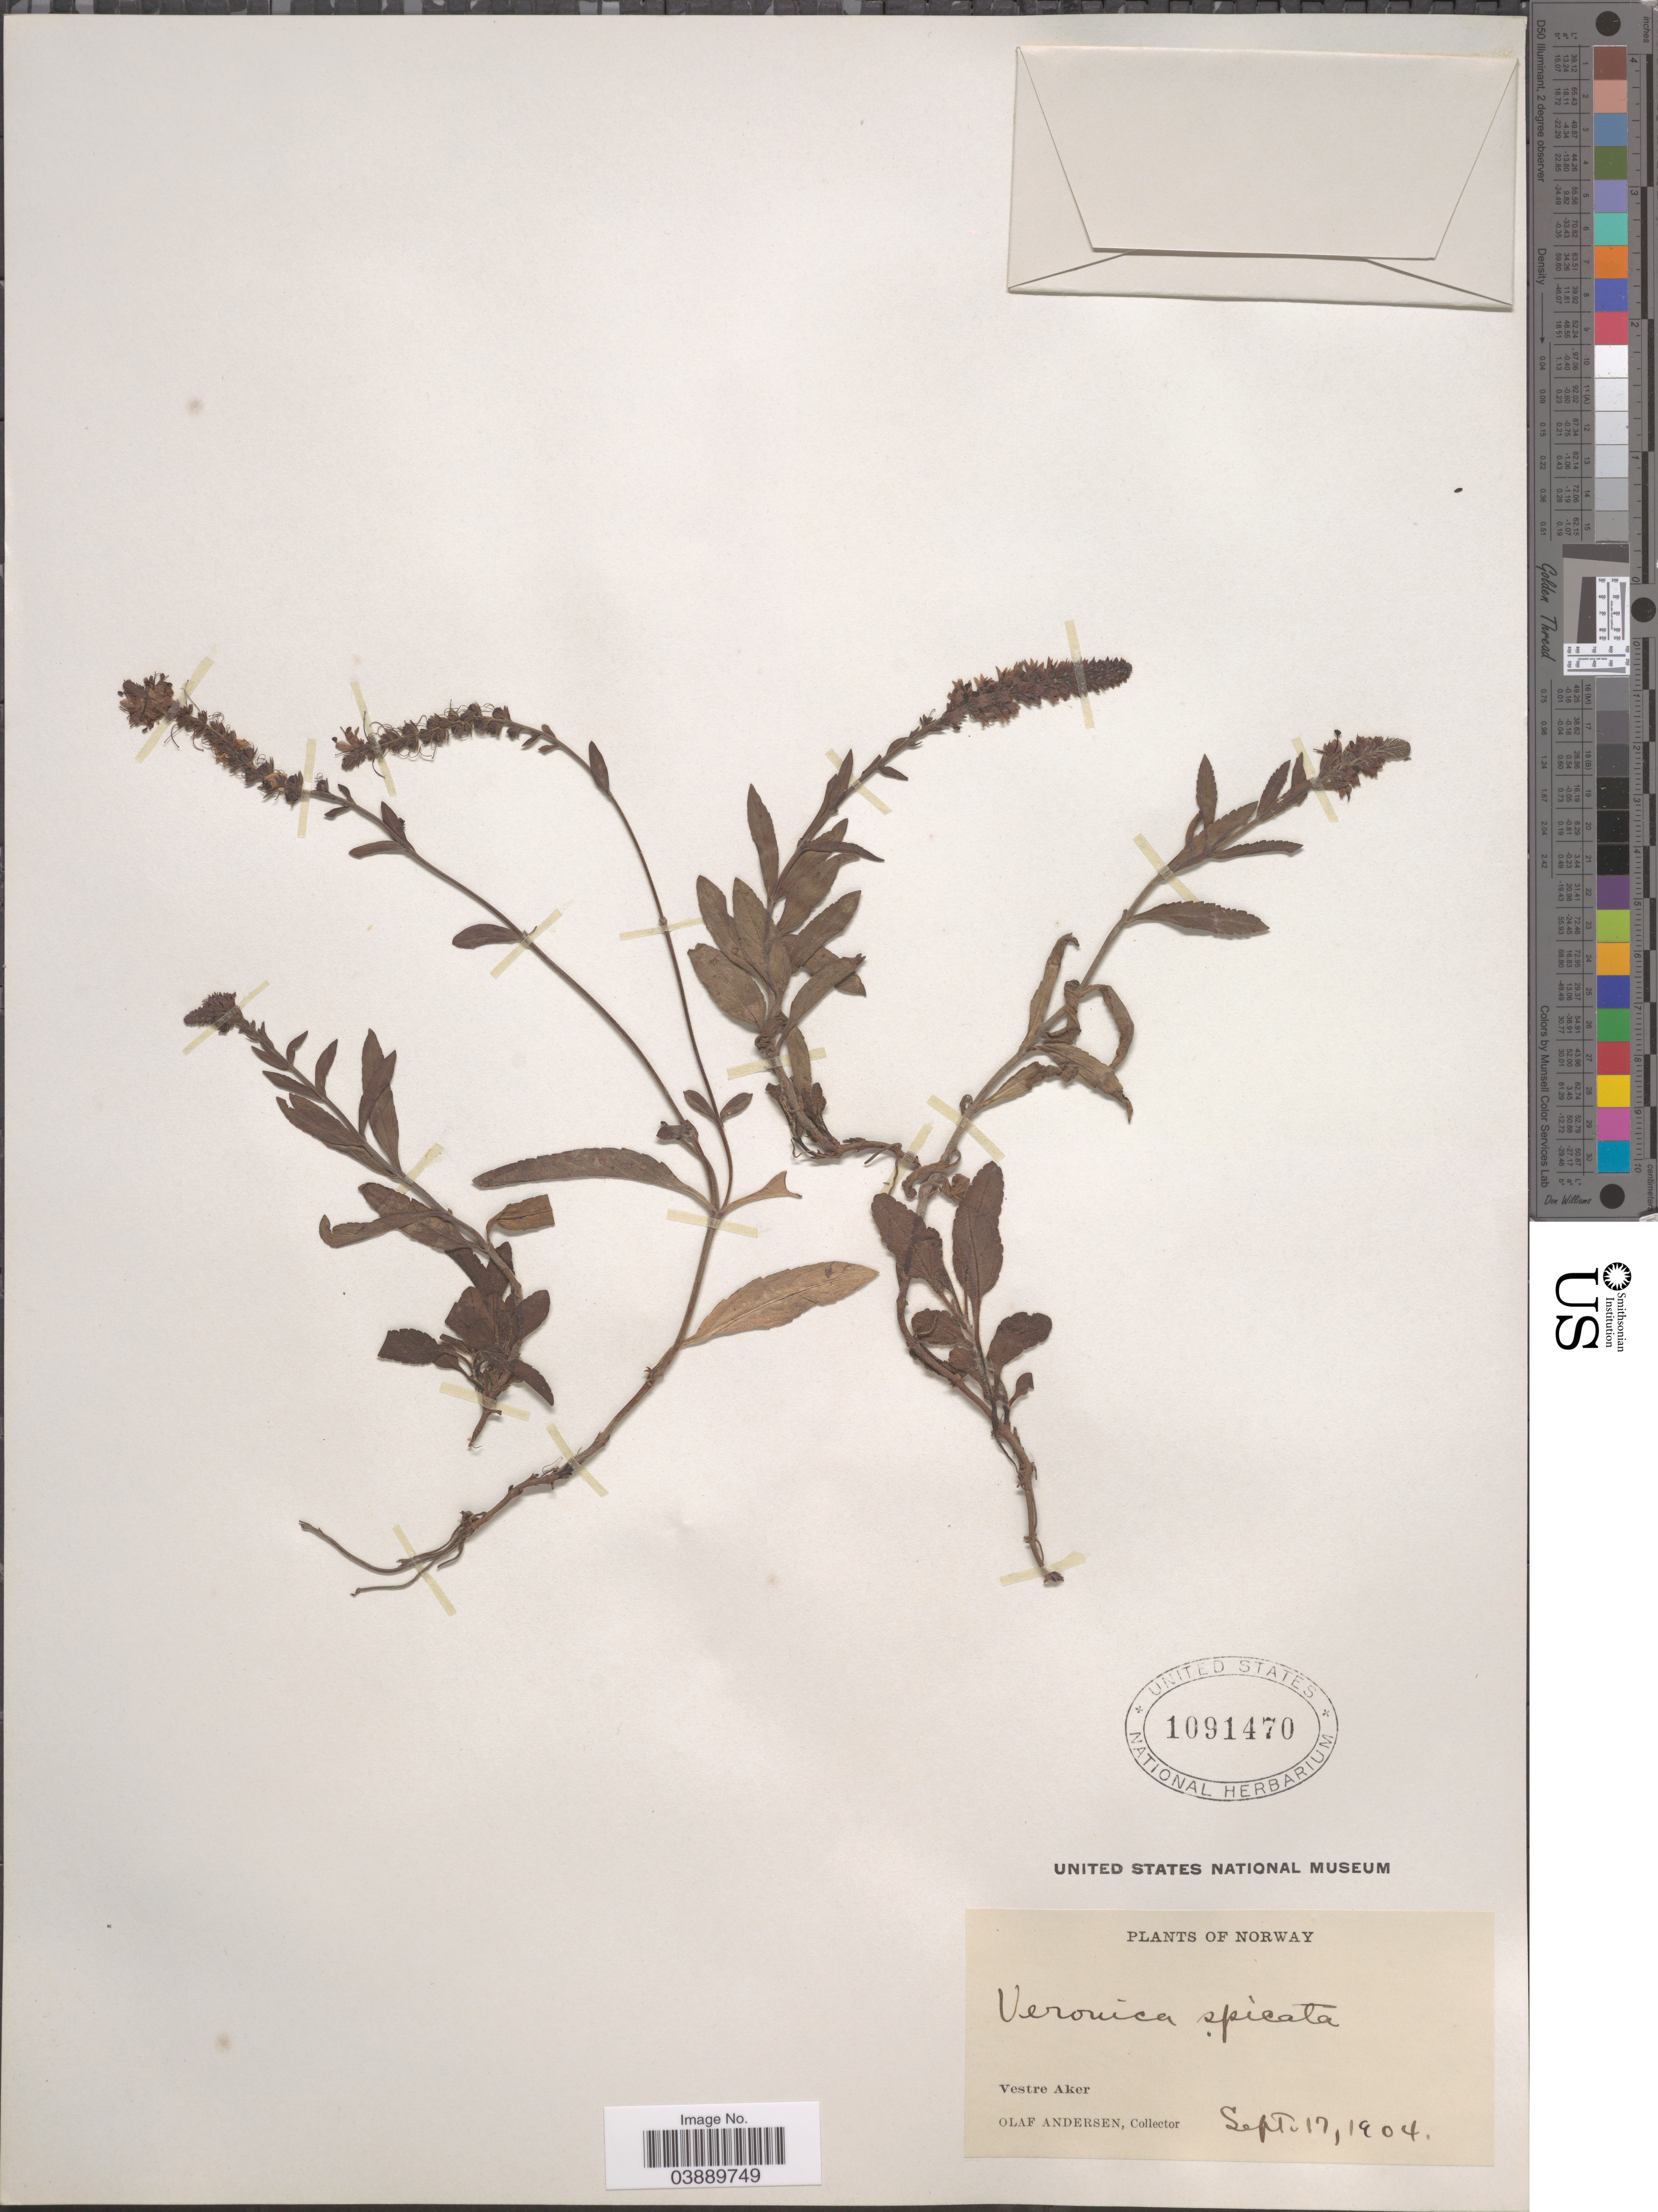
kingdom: Plantae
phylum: Tracheophyta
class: Magnoliopsida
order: Lamiales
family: Plantaginaceae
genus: Veronica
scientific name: Veronica spicata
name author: L.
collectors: O. Andersen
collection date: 1904-09-17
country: Norway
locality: Vestre Aker.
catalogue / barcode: US 1091470